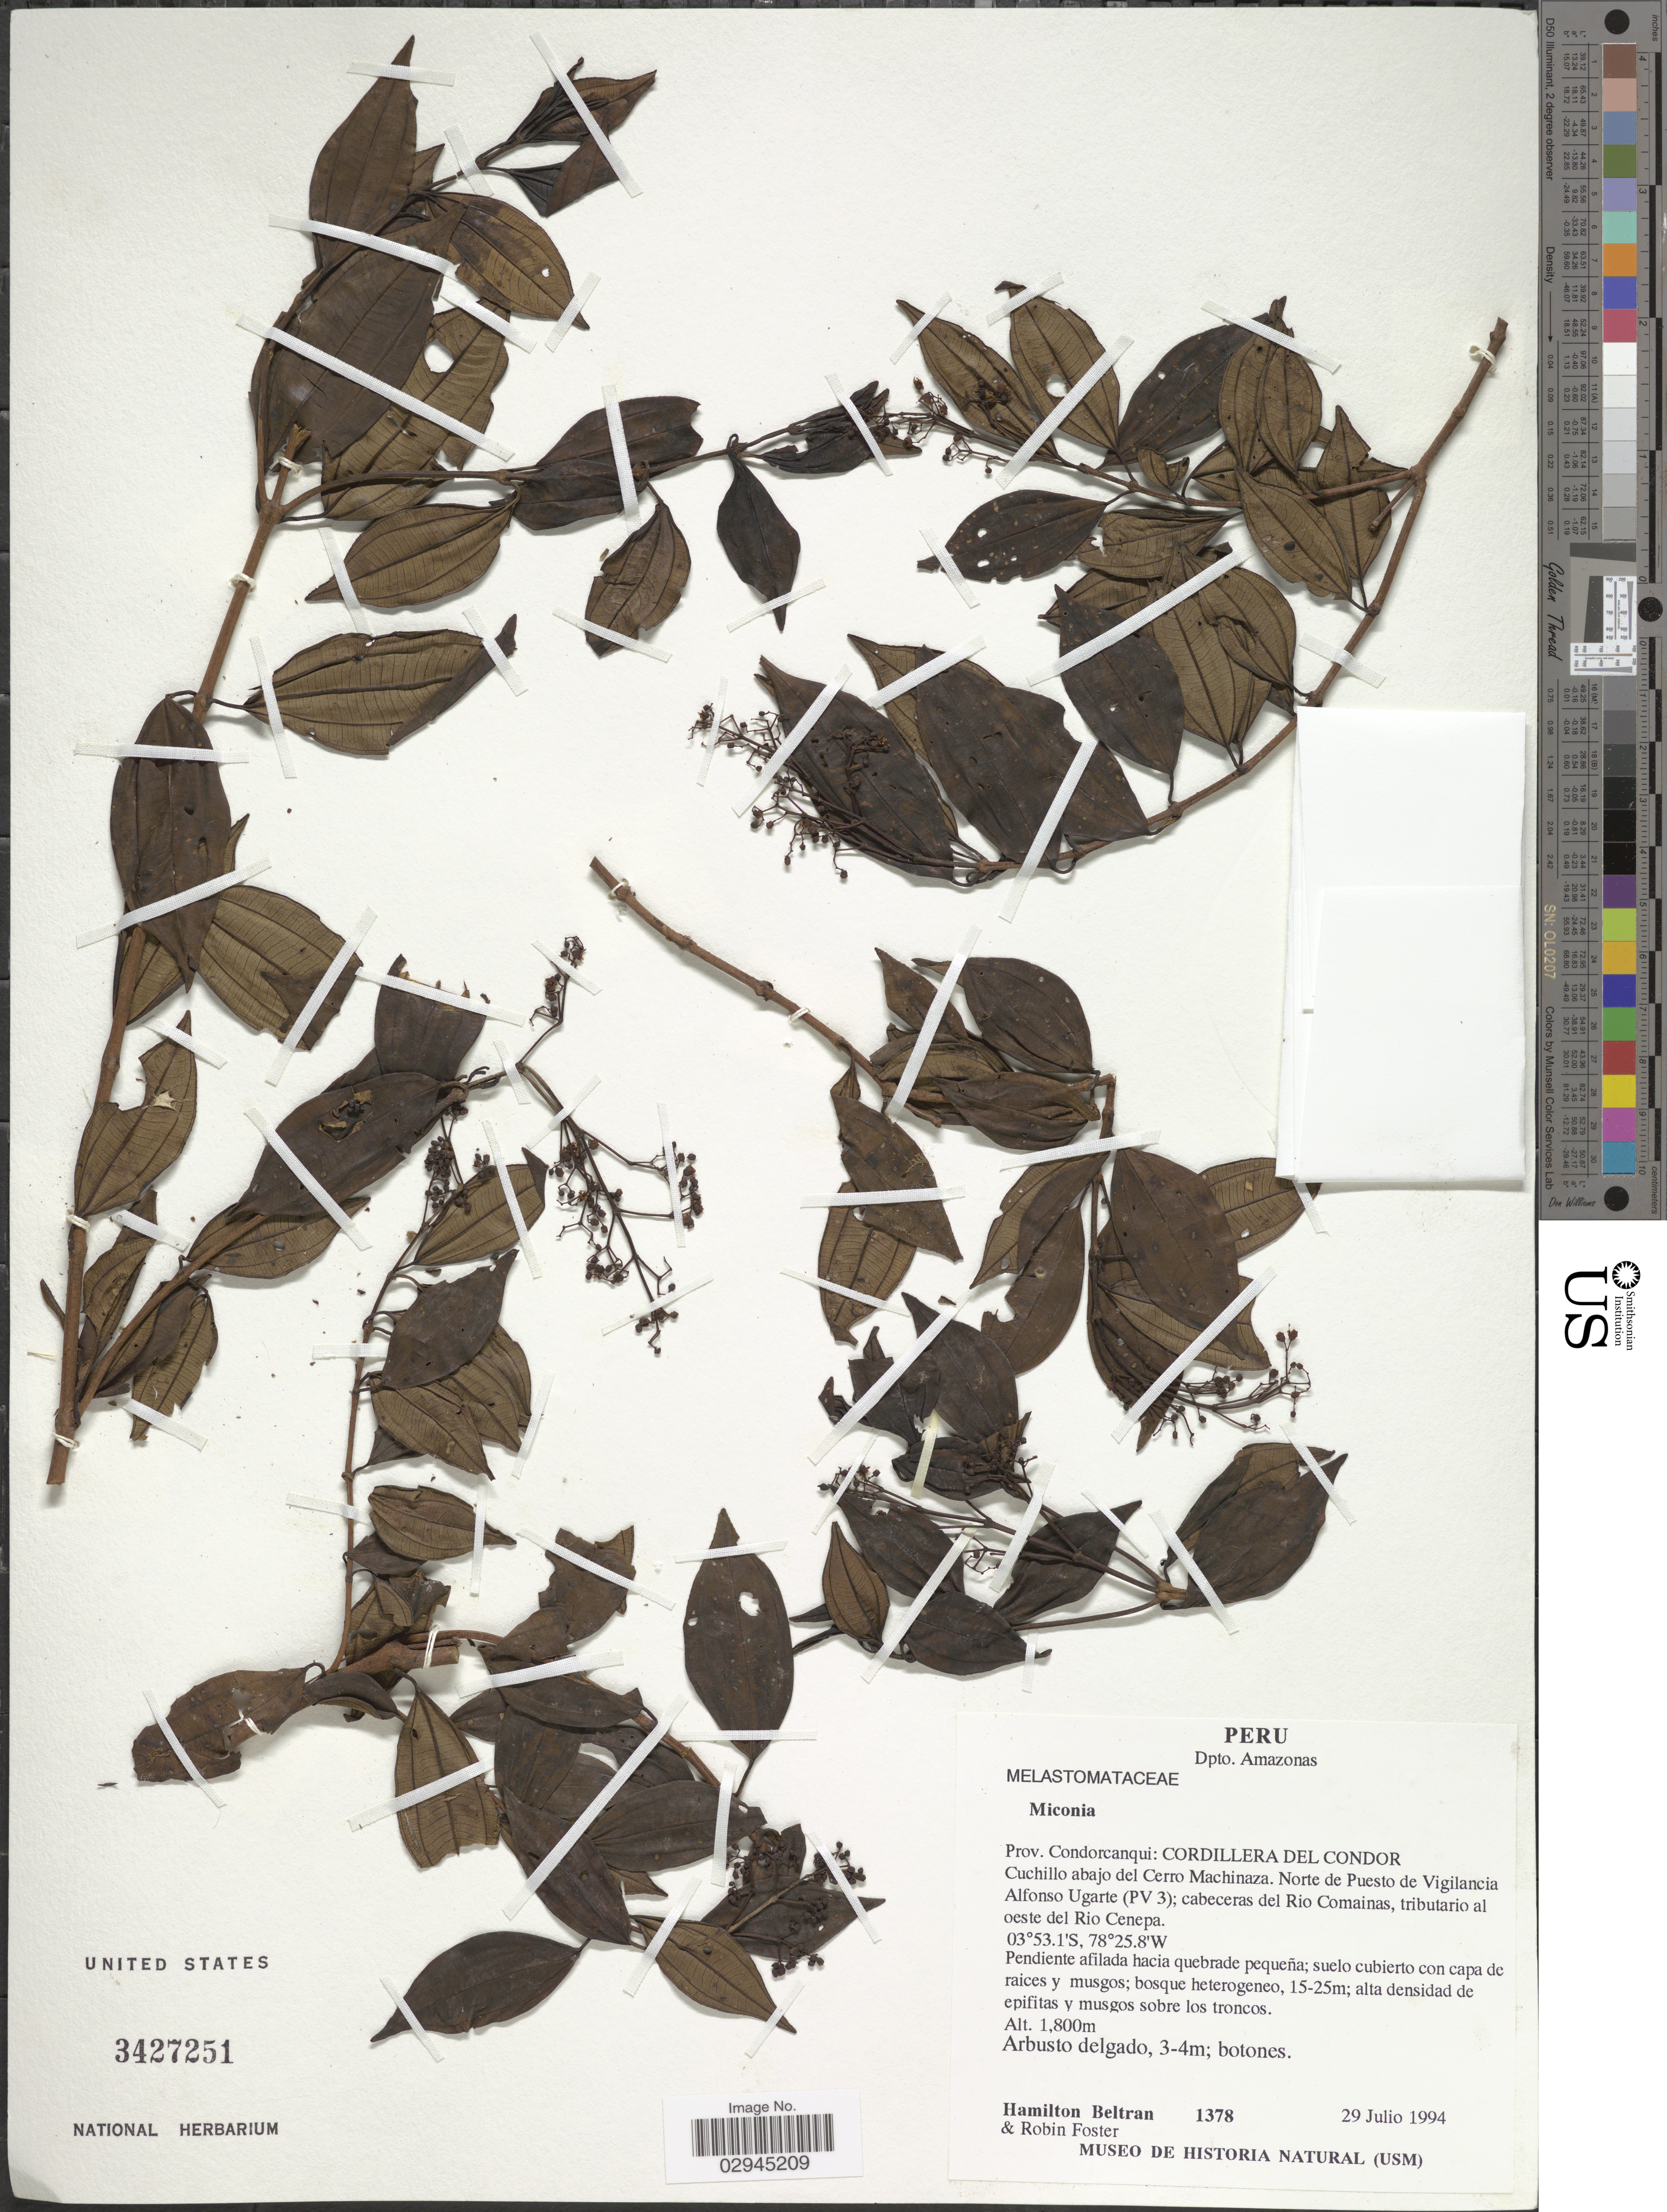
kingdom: Plantae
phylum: Tracheophyta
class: Magnoliopsida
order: Myrtales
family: Melastomataceae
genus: Miconia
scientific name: Miconia sp.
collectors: H. Beltran & R. B. Foster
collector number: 1378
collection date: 1994-07-29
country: Peru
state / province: Amazonas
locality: Dpto. Amazonas. Condorcanqui: Cordillera Del Condor. Cuchillo abajo del Cerro Machinaza. Norte de Puesto de Vigilancia Alfonso Ugarte (PV 3); cabeceras del Rio Comainas, tributario al oeste del Rio Cenepa.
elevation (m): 1800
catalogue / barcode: US 3427251